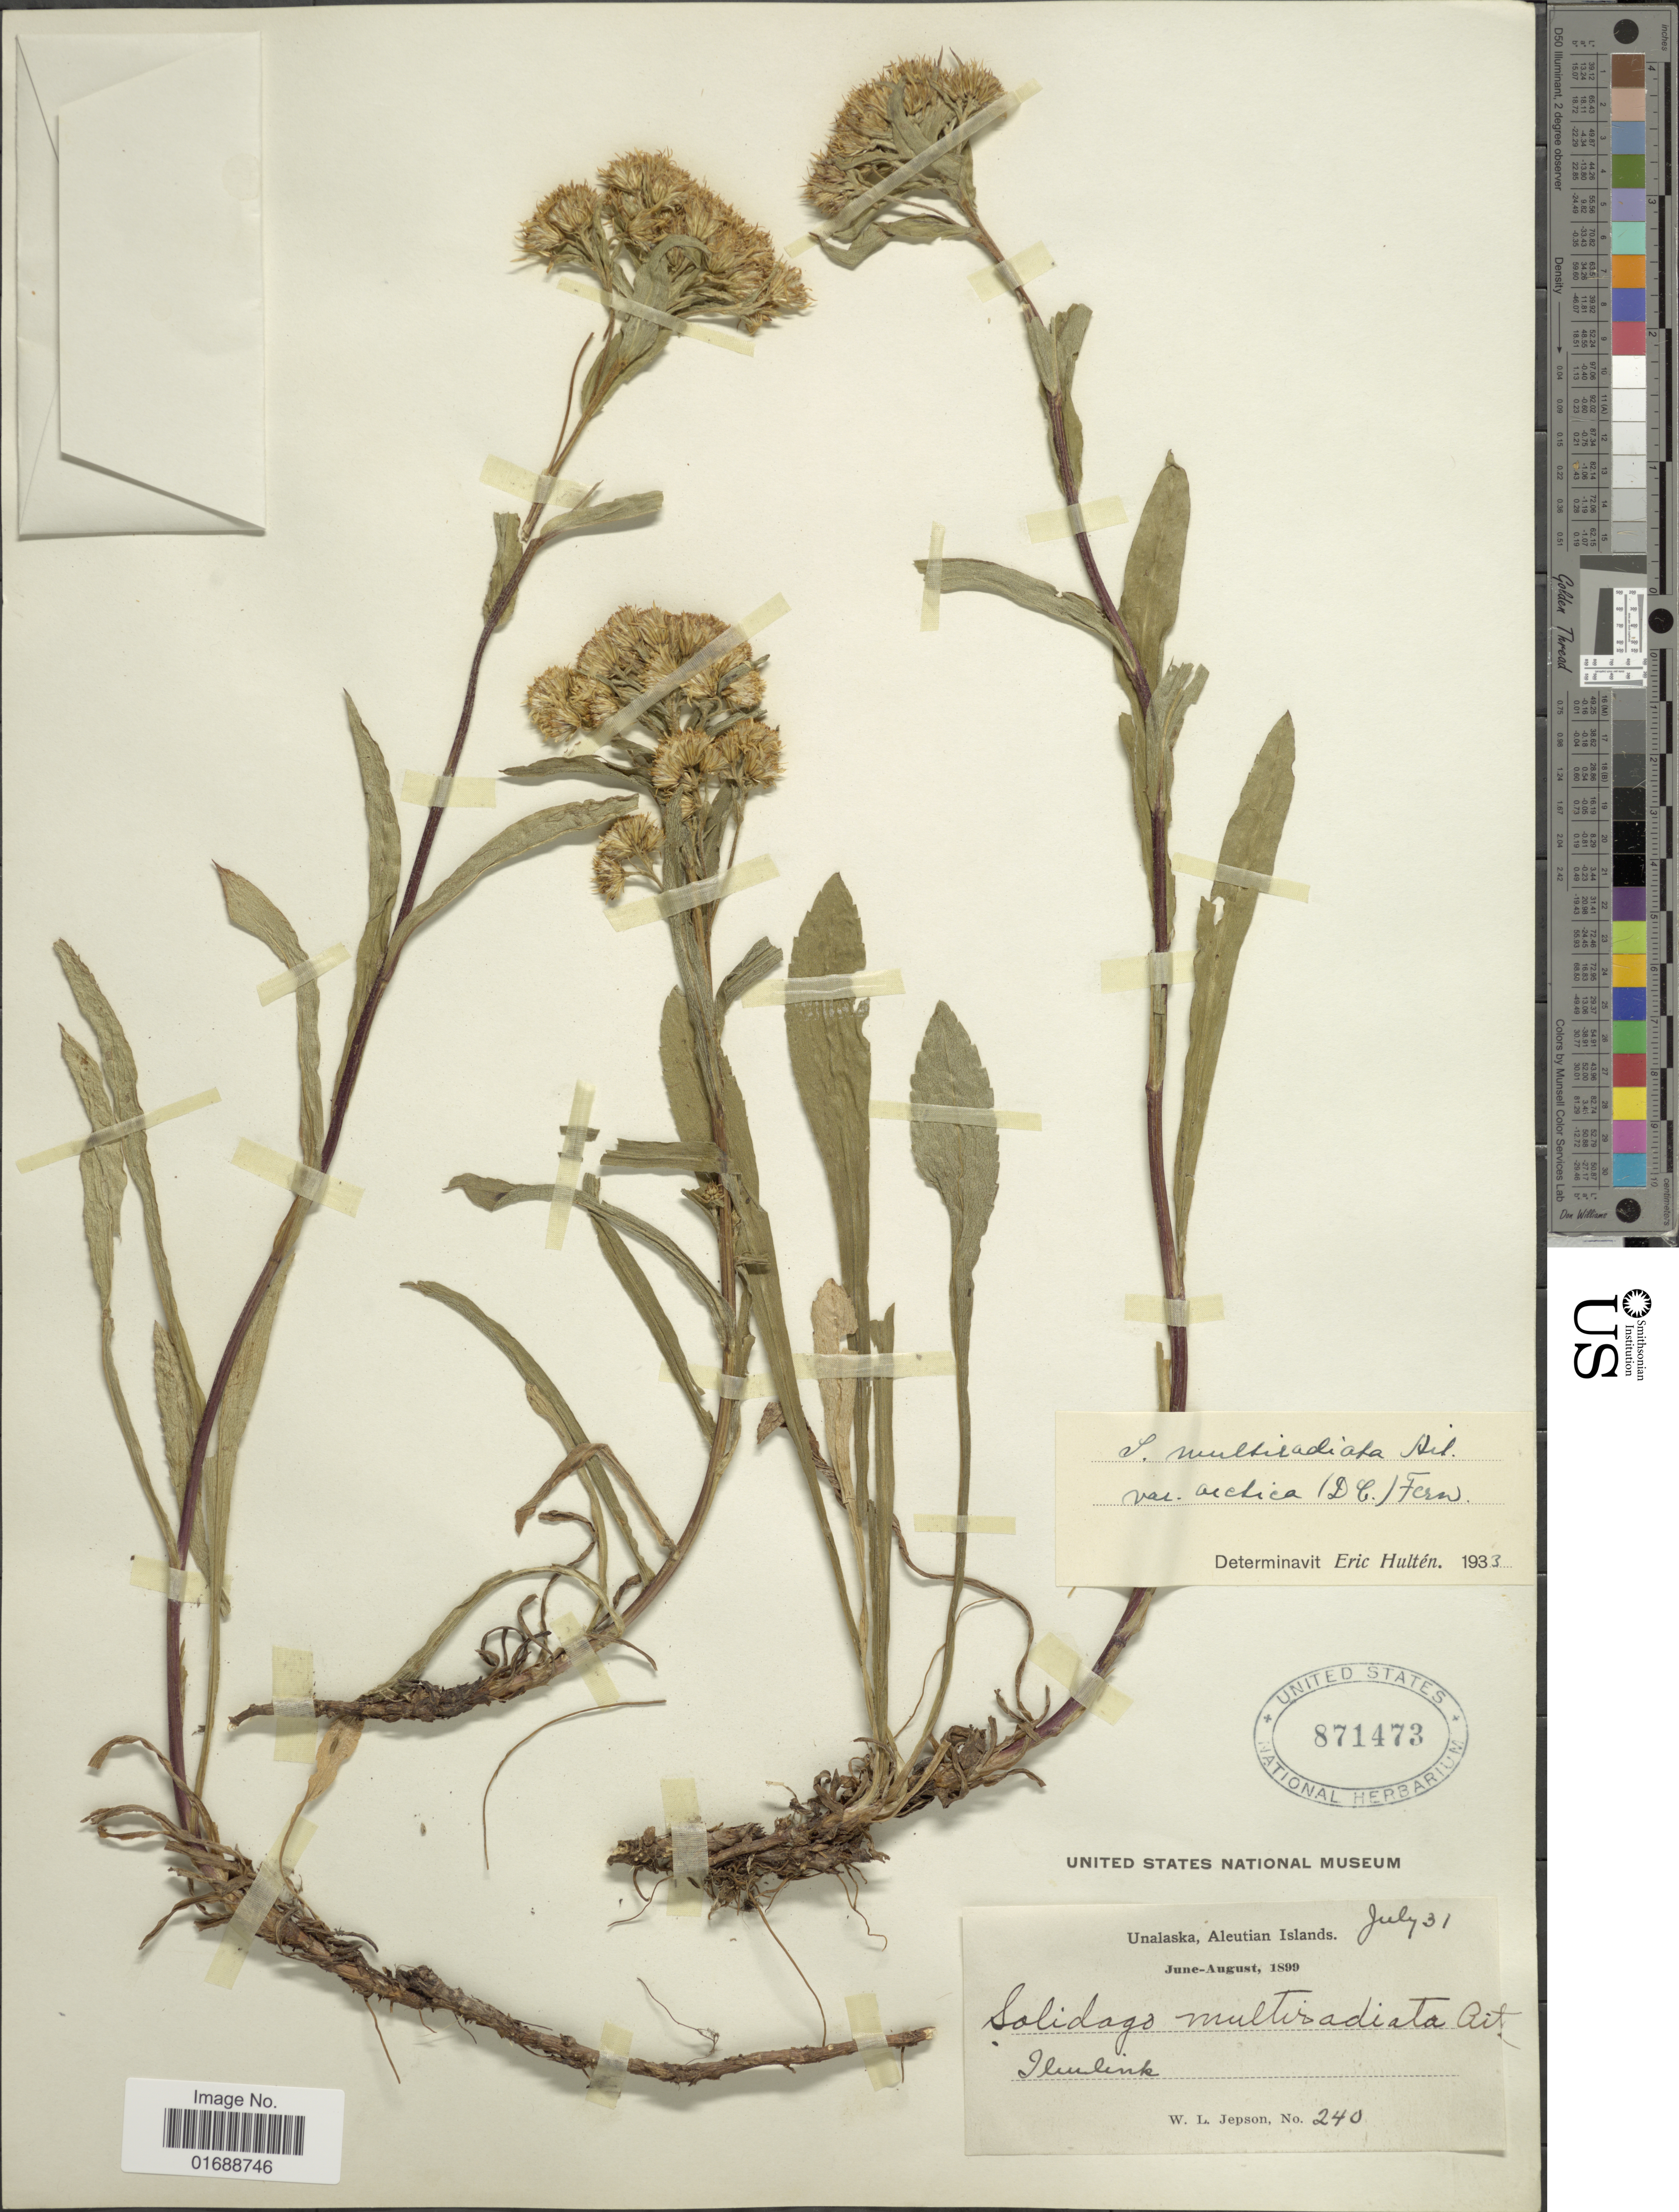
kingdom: Plantae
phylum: Tracheophyta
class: Magnoliopsida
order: Asterales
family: Asteraceae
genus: Solidago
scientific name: Solidago multiradiata var. arctica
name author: (DC.) Fernald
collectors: W. L. Jepson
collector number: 240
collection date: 1899-07-31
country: United States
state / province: Alaska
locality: Unalaska, Aleutian Islands, Iluiliuk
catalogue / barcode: US 871473